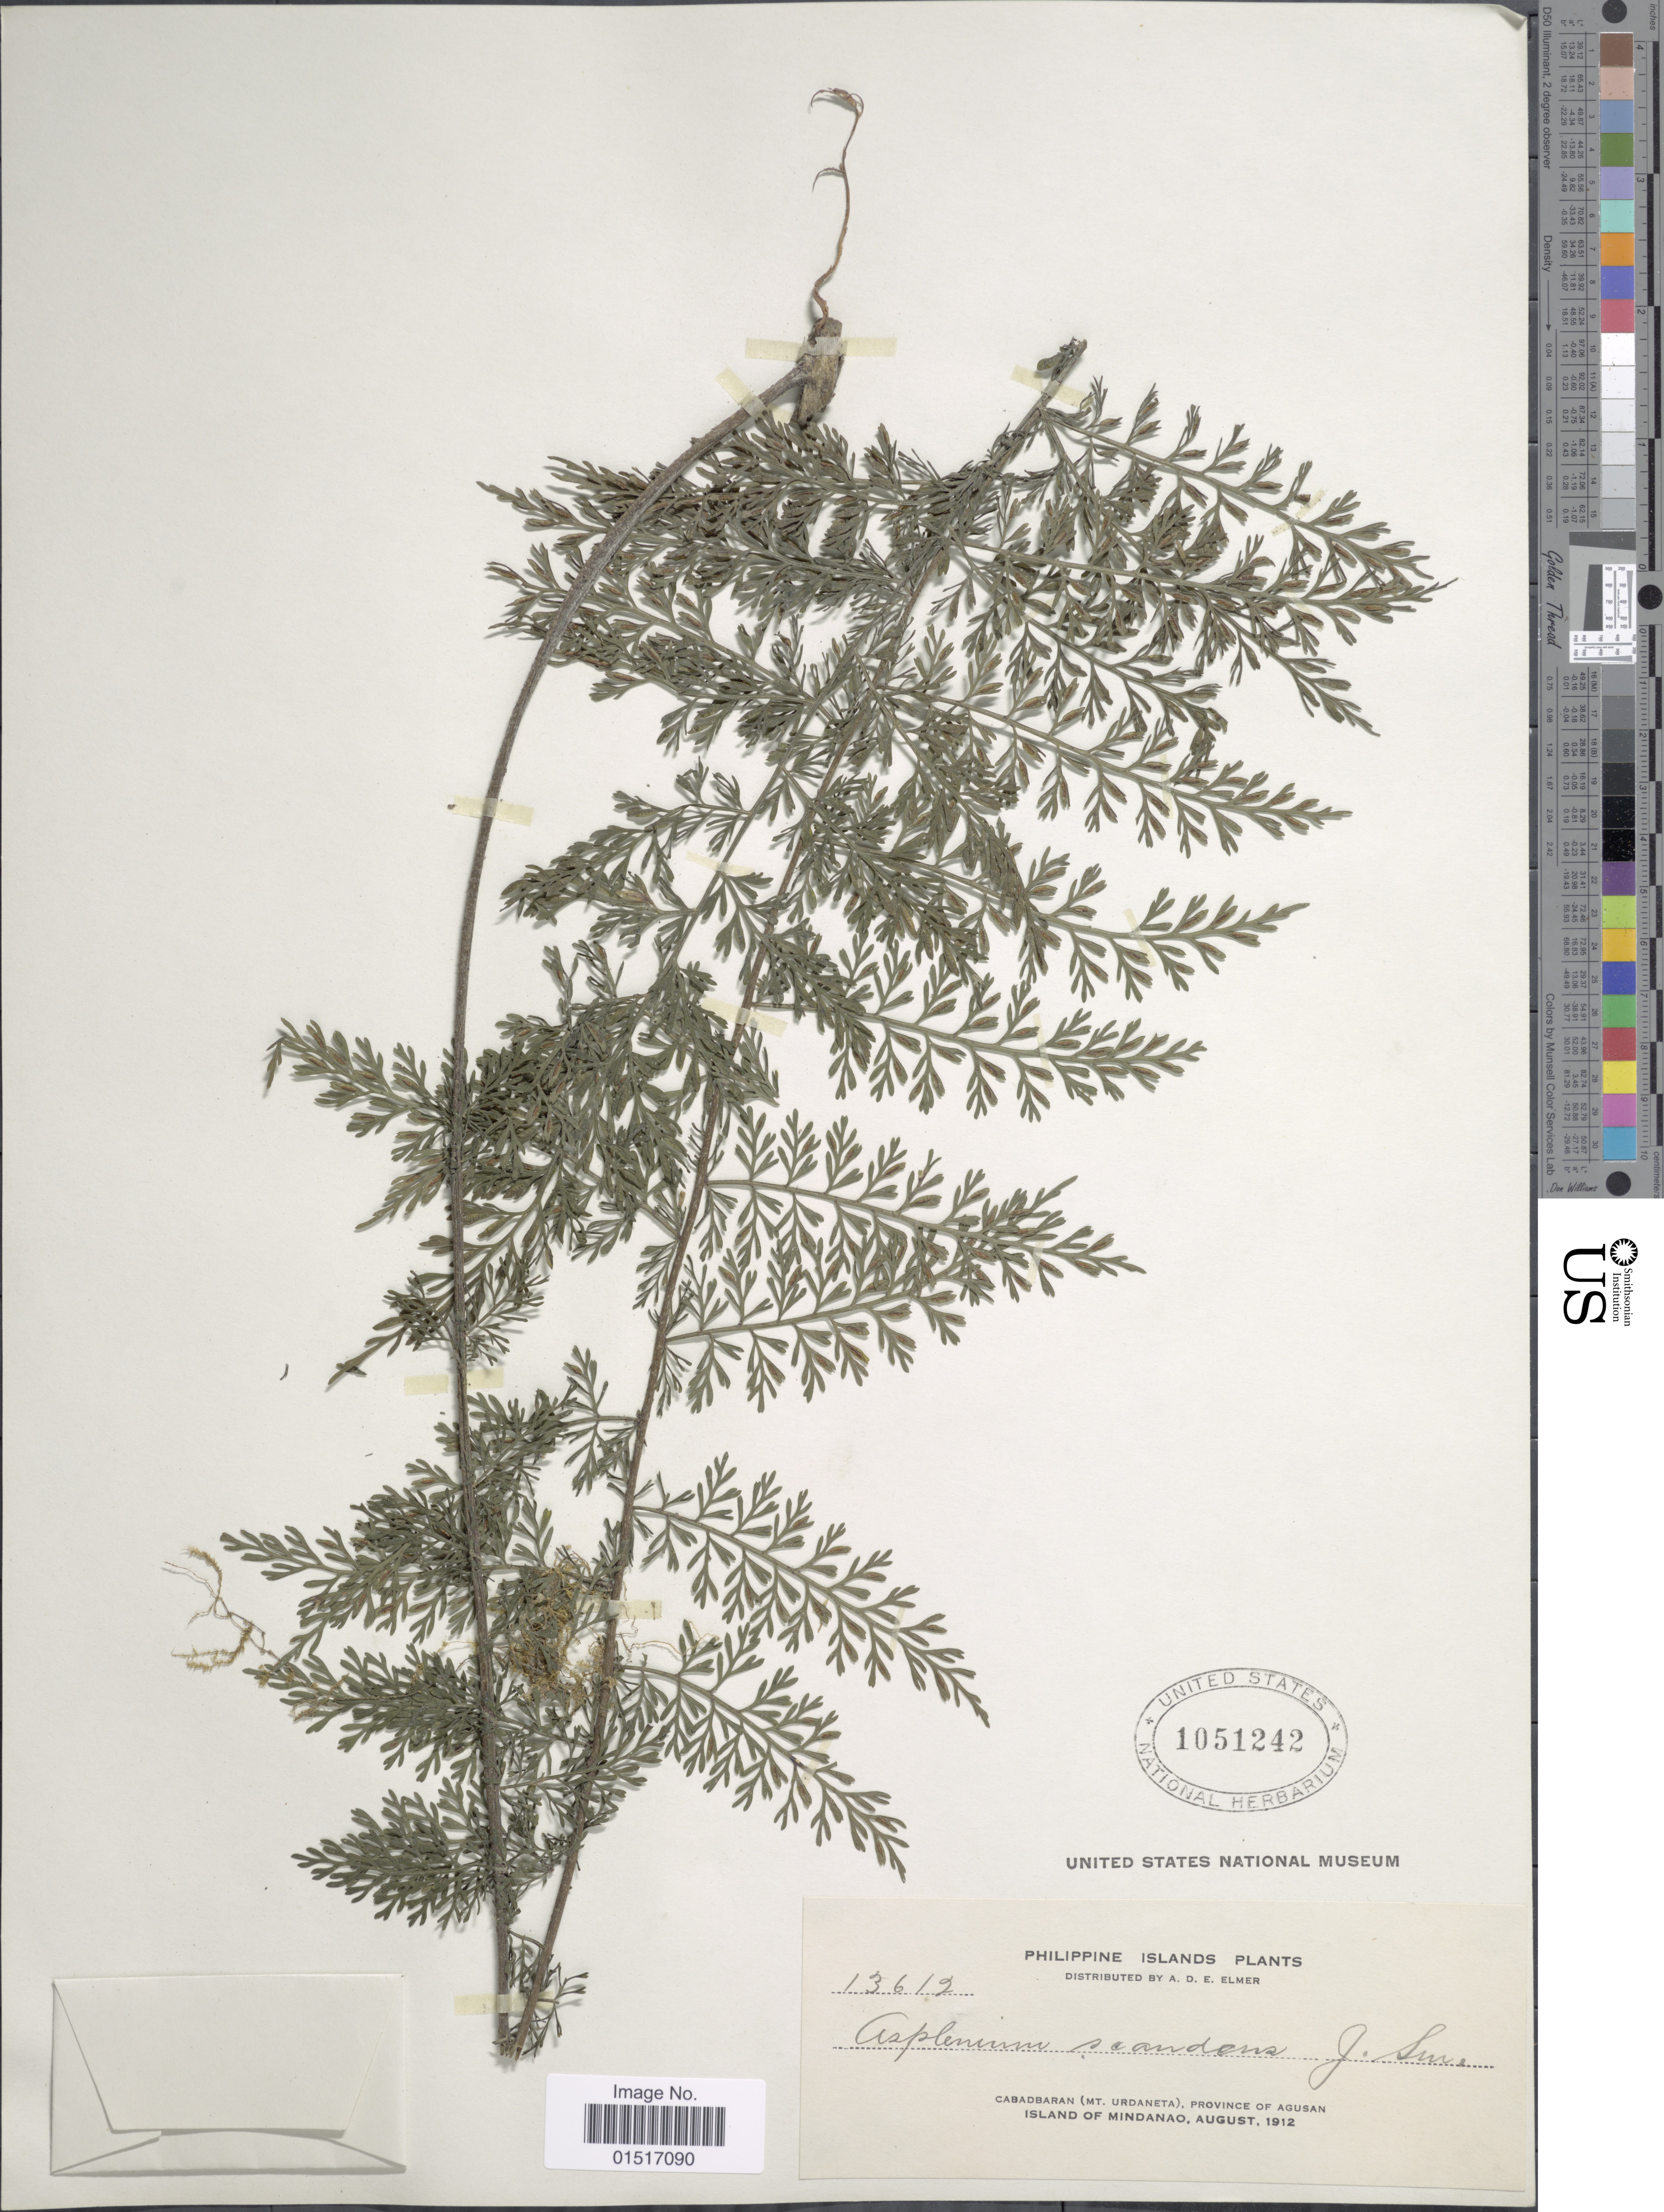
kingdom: Plantae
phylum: Tracheophyta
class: Polypodiopsida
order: Polypodiales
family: Aspleniaceae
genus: Asplenium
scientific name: Asplenium scandens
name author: J. Sm. ex Mett.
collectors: A. D. E. Elmer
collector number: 13612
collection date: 1912-08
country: Philippines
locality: Cabadbaran (Mt. Urdaneta), Province of Agusan, Island of Mindanao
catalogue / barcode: US 1051242